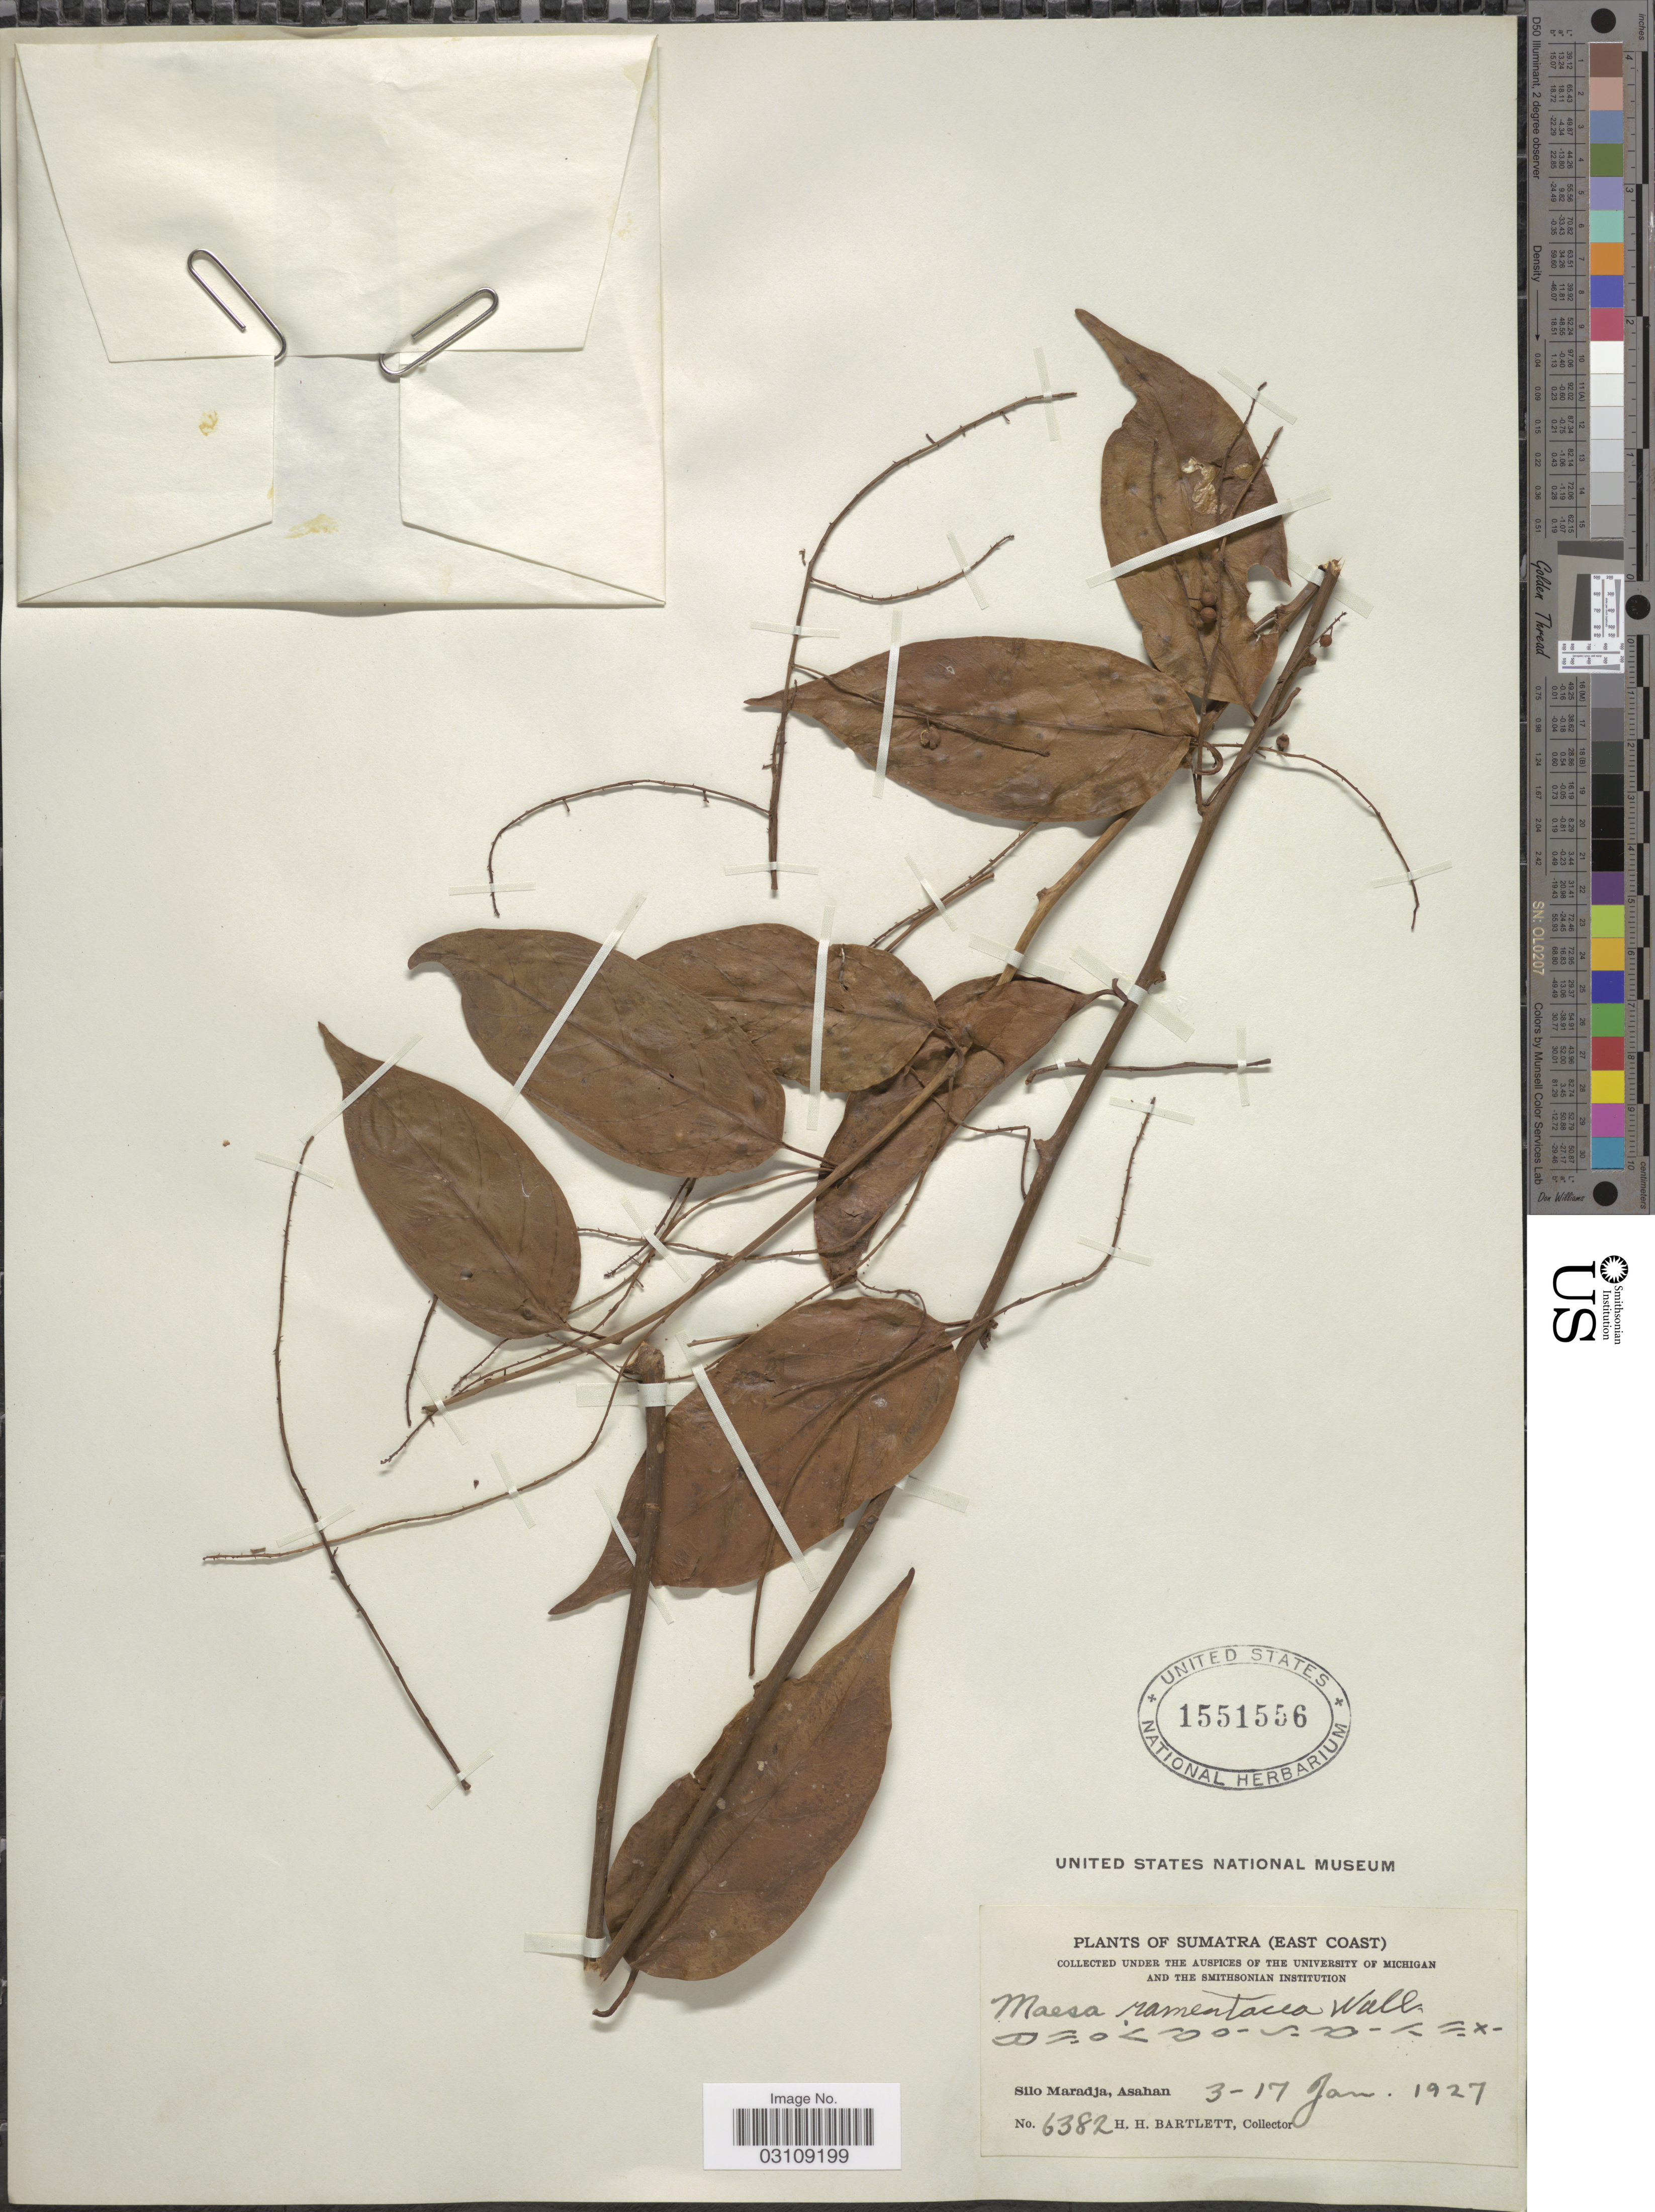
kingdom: Plantae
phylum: Tracheophyta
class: Magnoliopsida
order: Ericales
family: Primulaceae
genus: Maesa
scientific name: Maesa ramentacea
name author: (Roxb.) A. DC.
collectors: H. H. Bartlett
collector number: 6382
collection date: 1927-01-03/1927-01-17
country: Indonesia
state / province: Sumatra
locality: (East Coast). Silo Maradja, Asahan.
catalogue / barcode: US 1551556